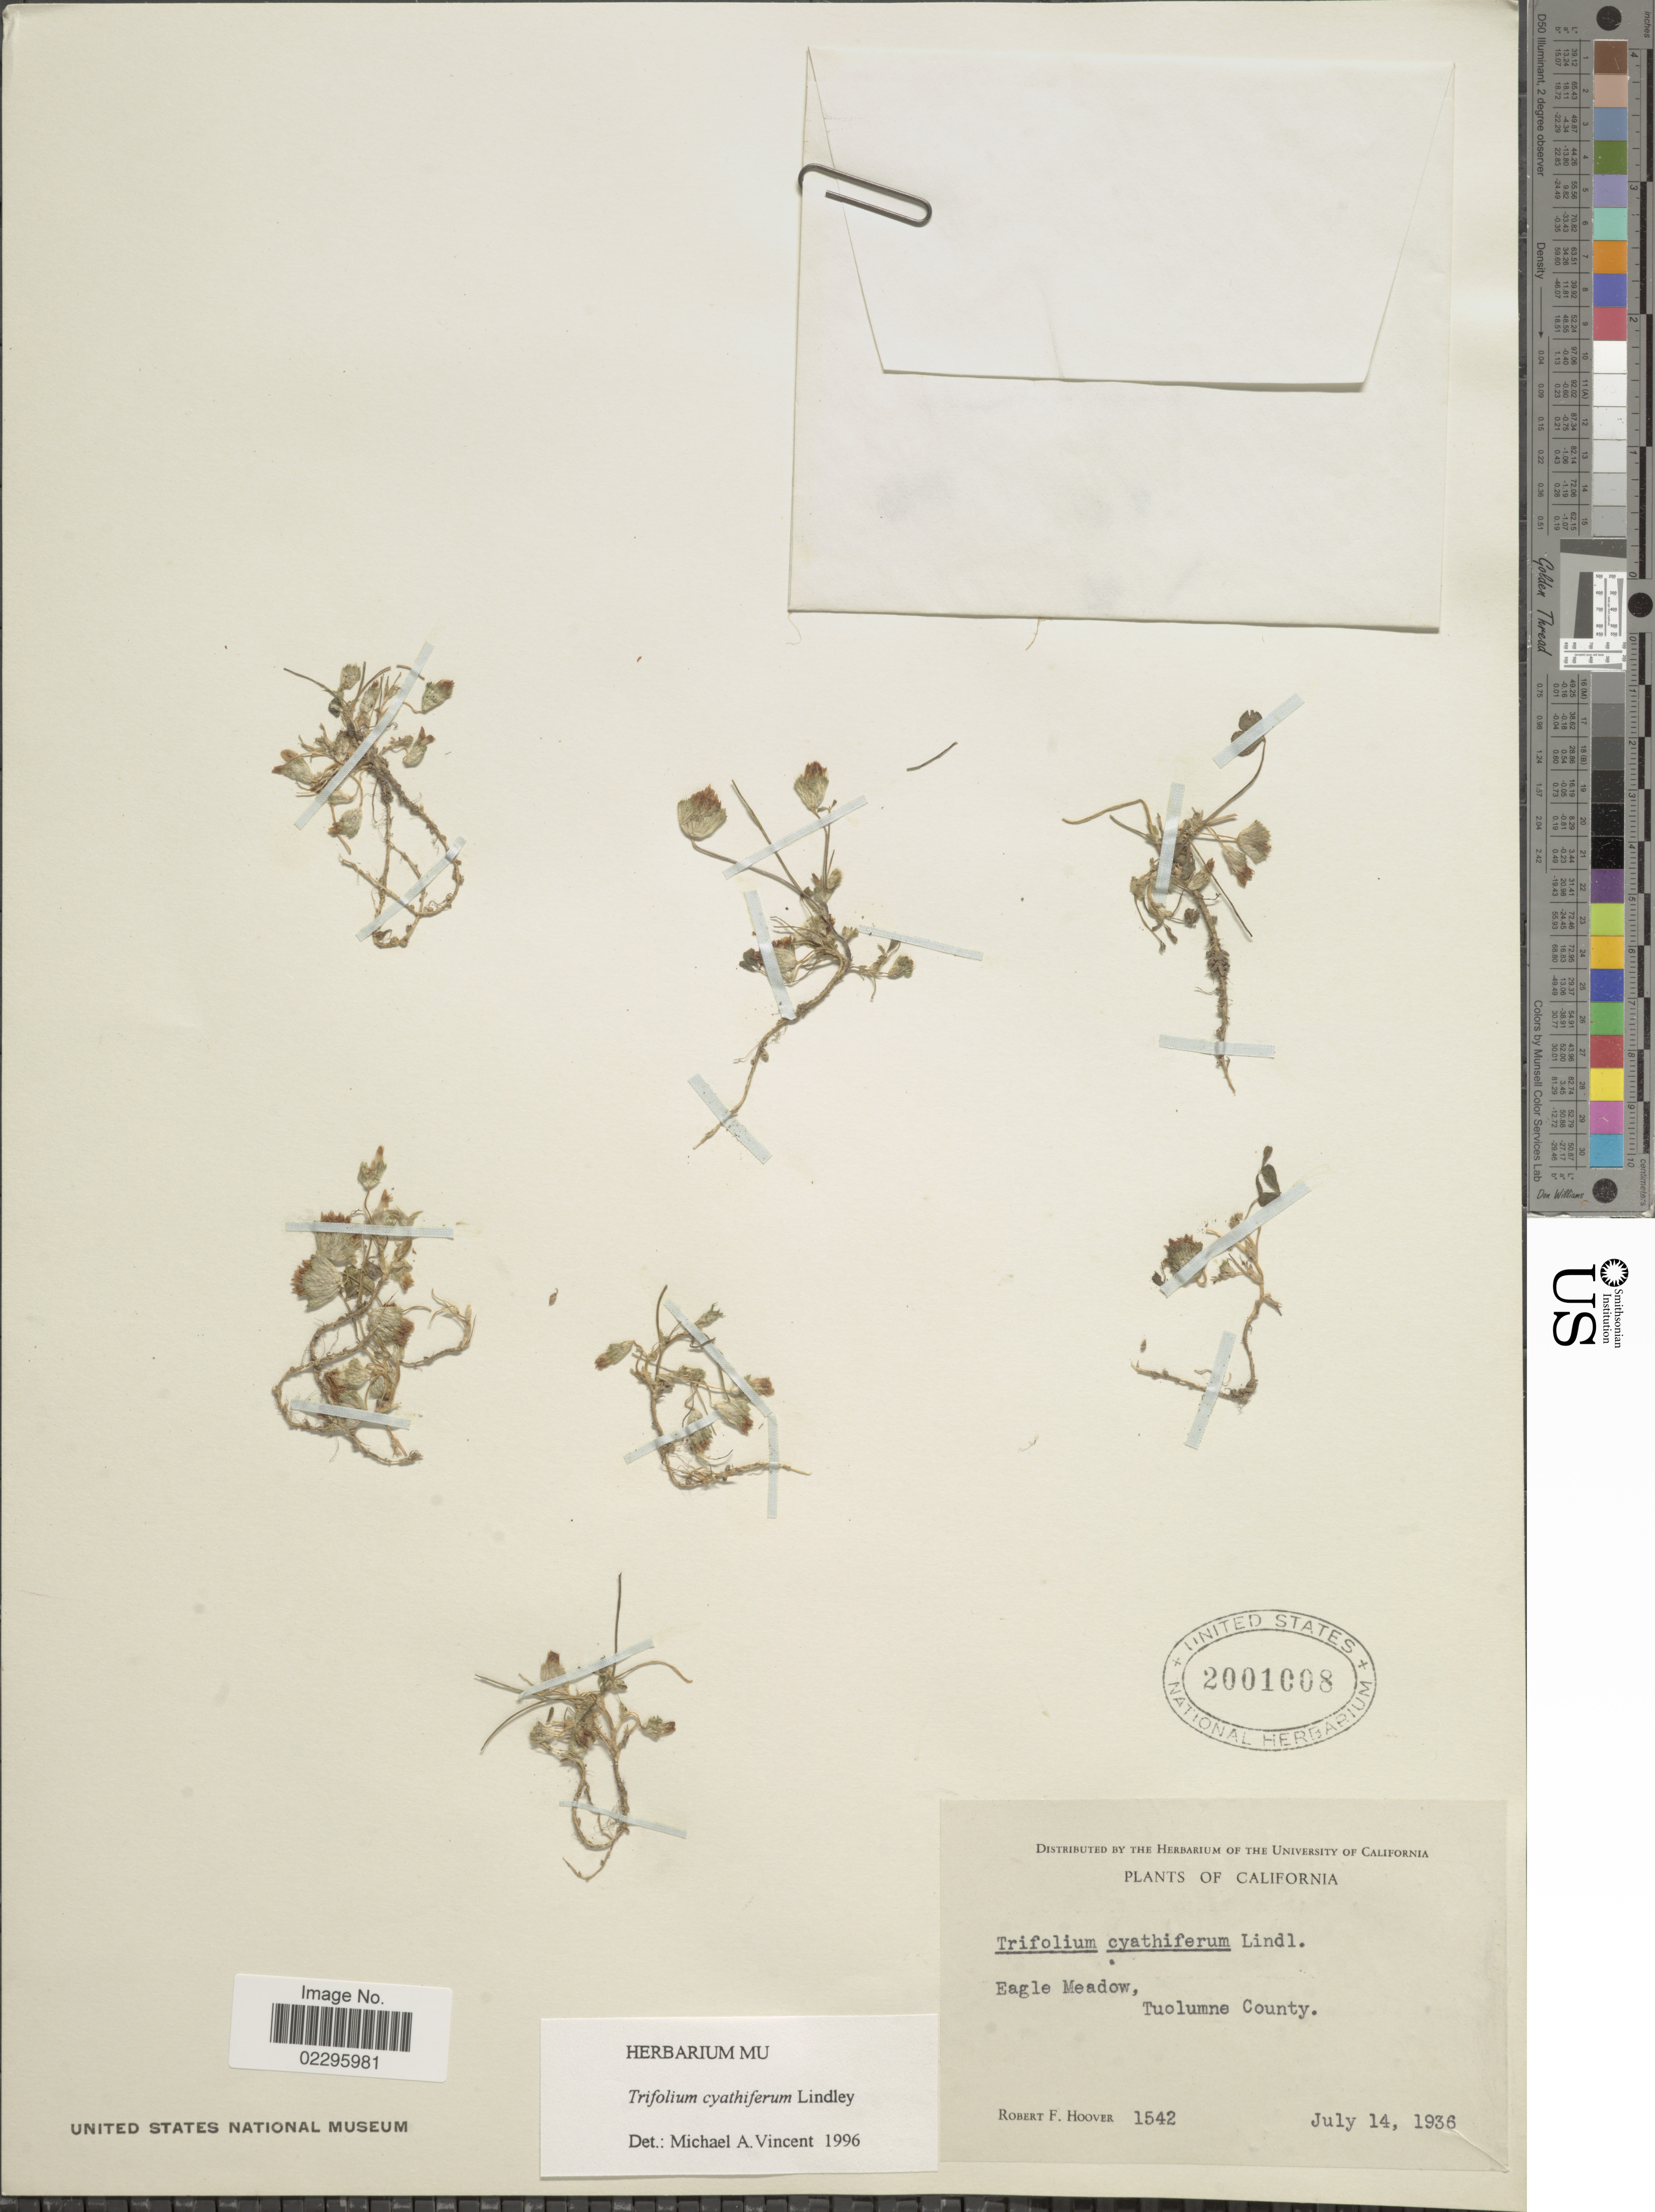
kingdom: Plantae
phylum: Tracheophyta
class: Magnoliopsida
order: Fabales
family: Fabaceae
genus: Trifolium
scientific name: Trifolium cyathiferum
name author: Lindl.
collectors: R. F. Hoover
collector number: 1542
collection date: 1936-07-14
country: United States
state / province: California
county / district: Tuolumne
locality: Eagle Meadow, Tuolumne County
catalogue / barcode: US 2001008